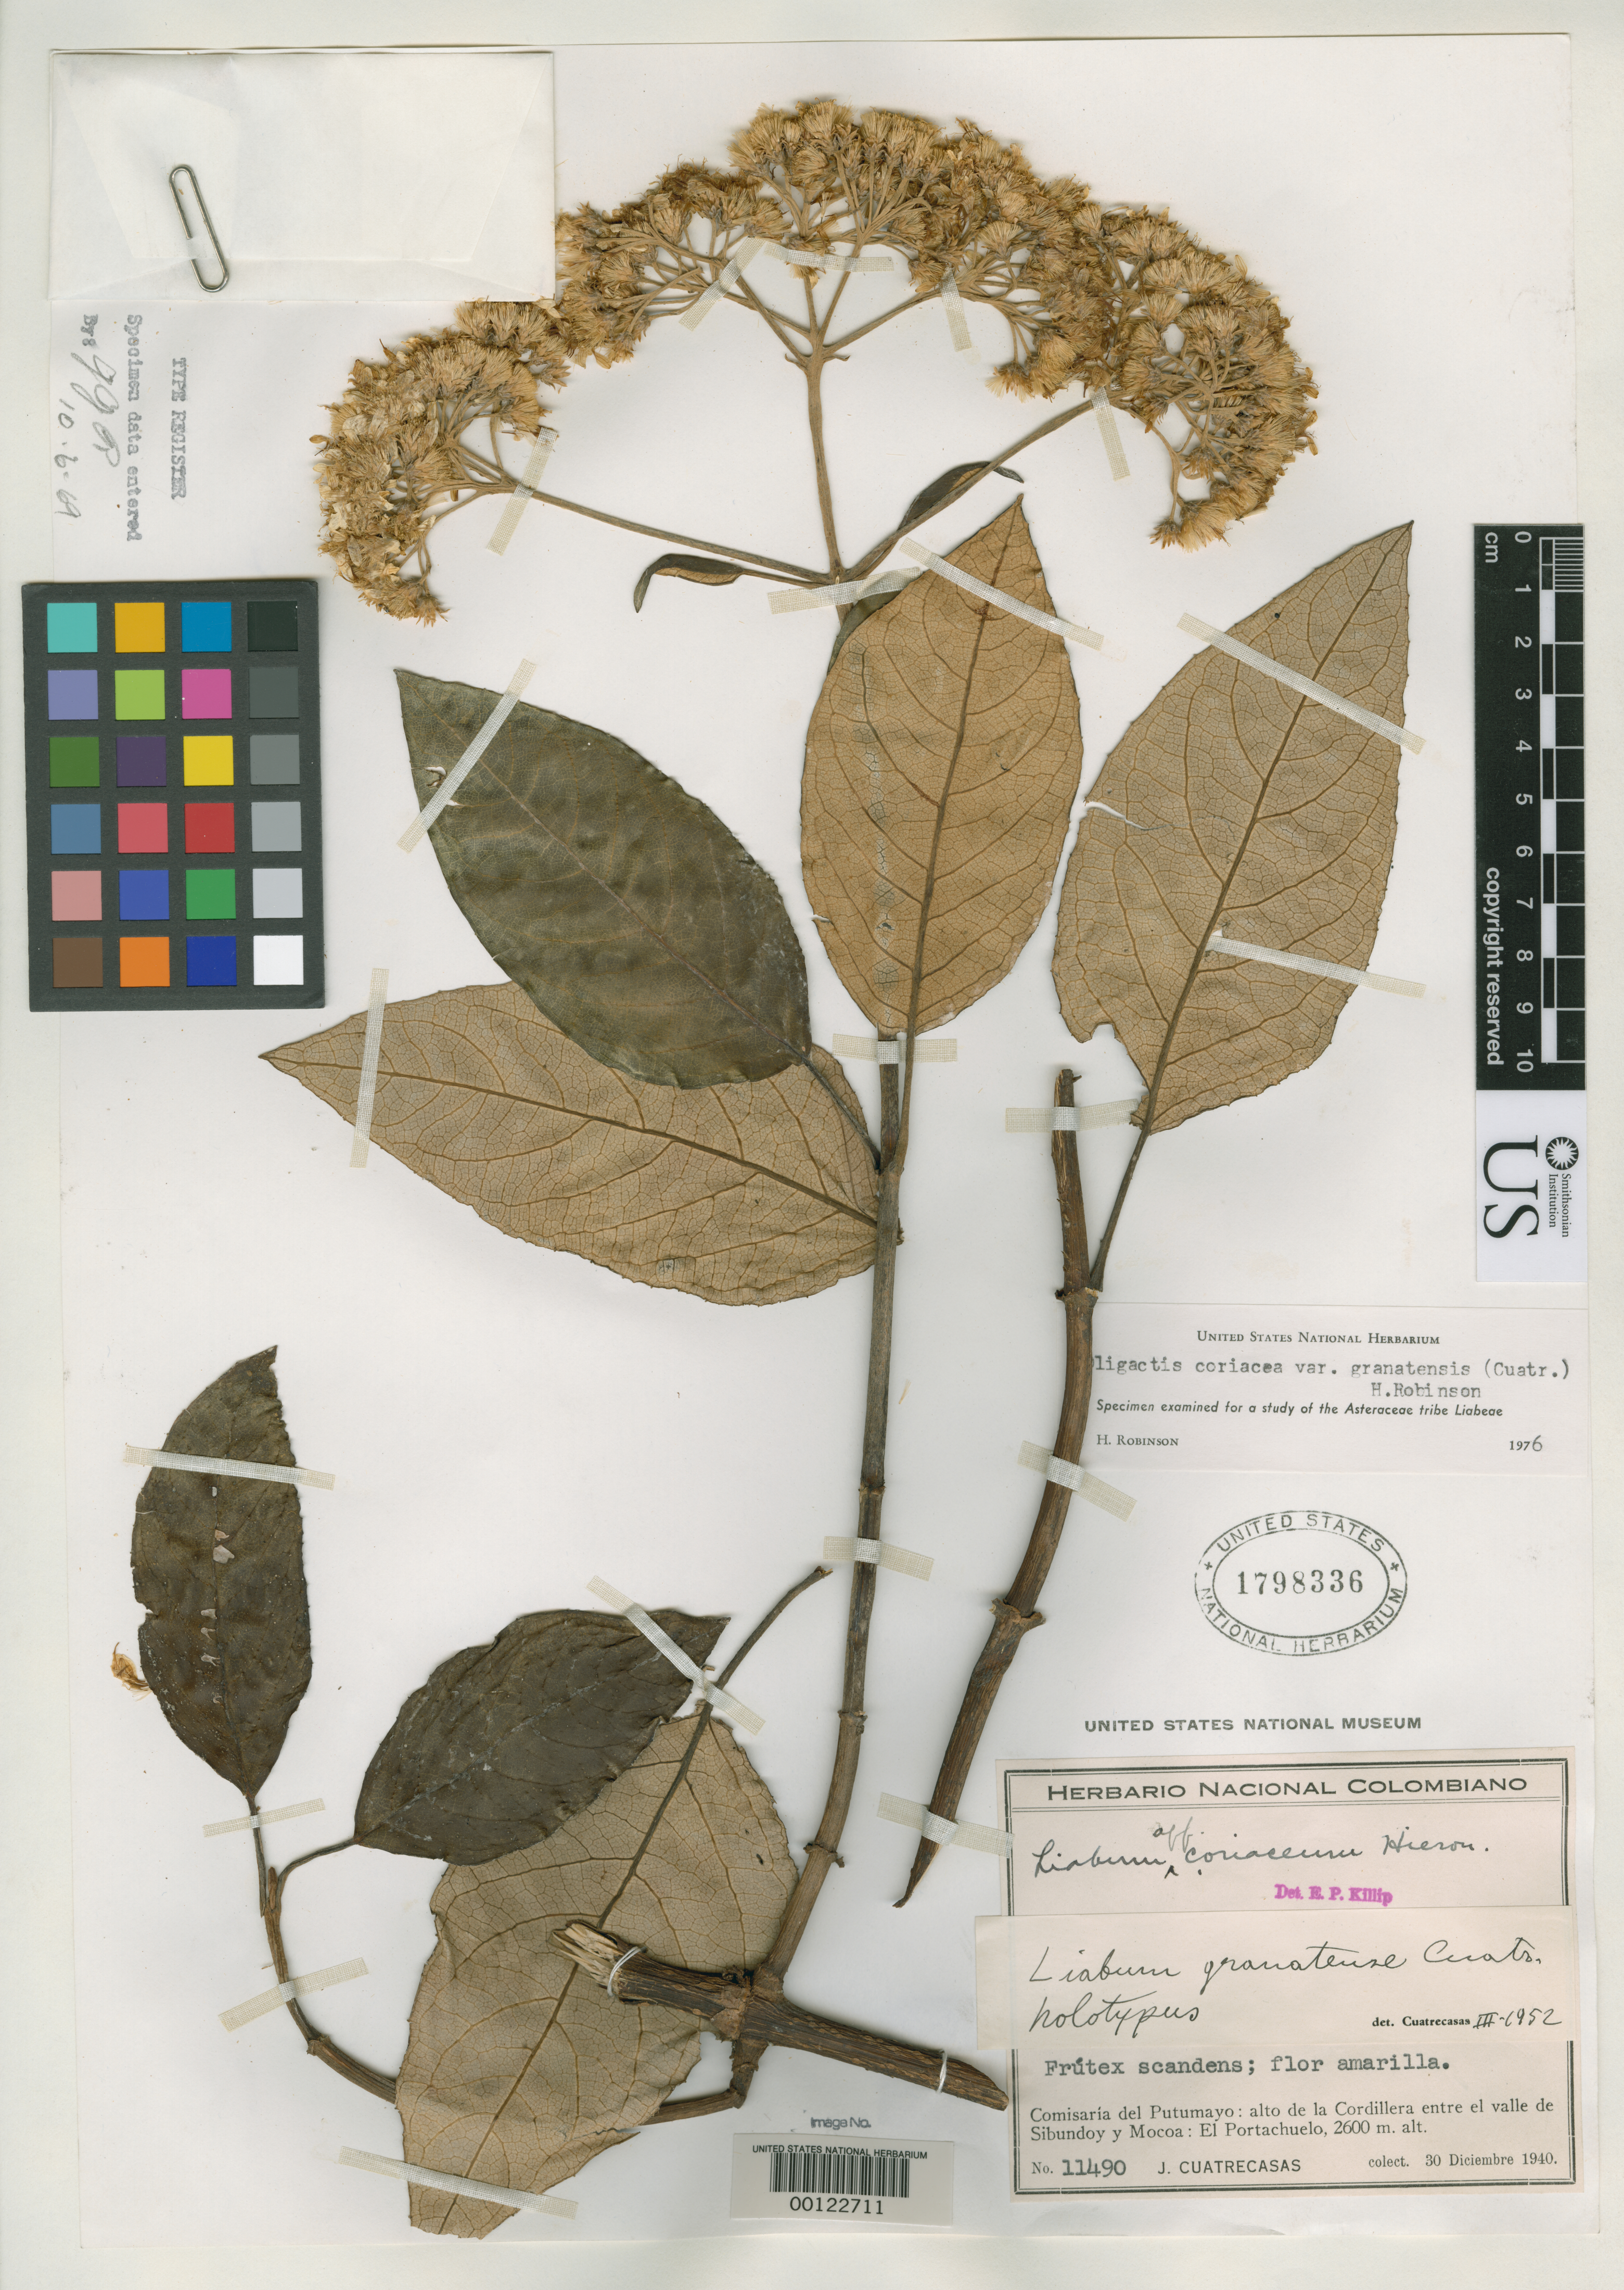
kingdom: Plantae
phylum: Tracheophyta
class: Magnoliopsida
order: Asterales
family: Asteraceae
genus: Liabum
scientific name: Liabum granatense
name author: Cuatrec.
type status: Holotype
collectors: J. Cuatrecasas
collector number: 11490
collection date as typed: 30-Dec-40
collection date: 1940-12-30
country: Colombia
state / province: Putumayo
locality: Alto de la Cordillera entre el valle de Sibundoy y Mocoa: El Portachuelo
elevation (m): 2600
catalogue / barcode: US 1798336